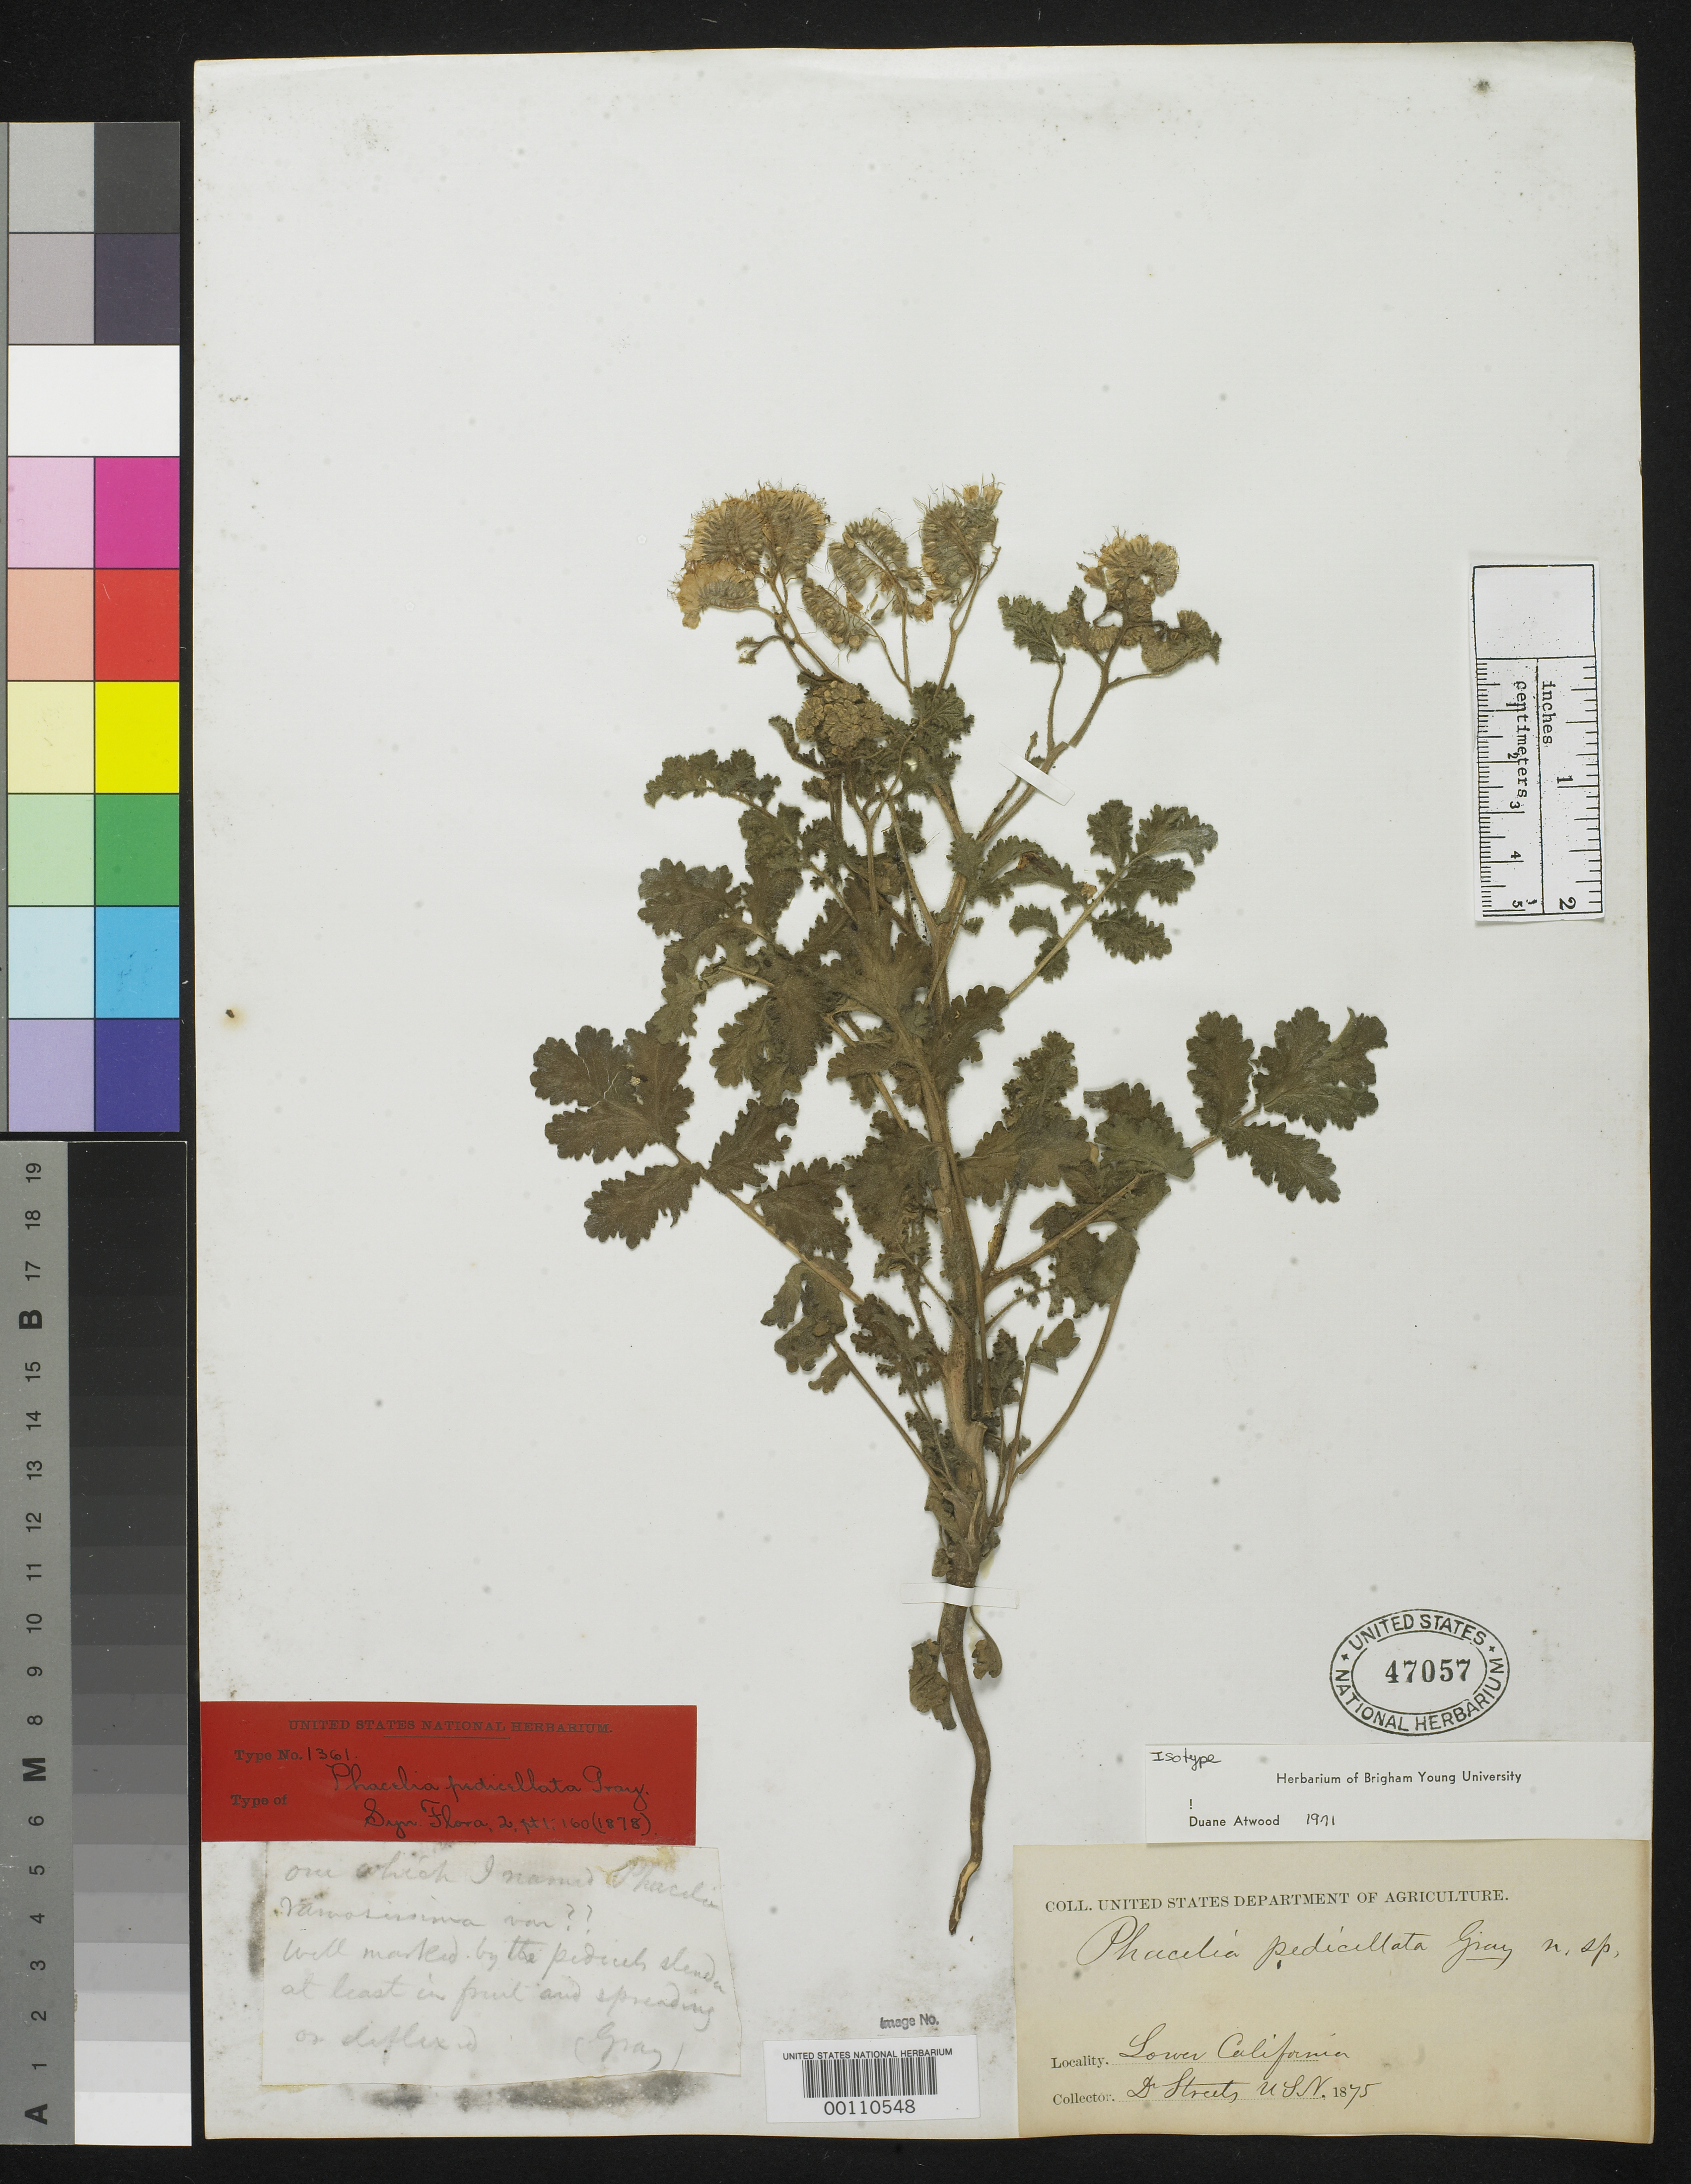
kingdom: Plantae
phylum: Tracheophyta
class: Magnoliopsida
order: Boraginales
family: Hydrophyllaceae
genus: Phacelia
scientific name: Phacelia pedicellata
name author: A. Gray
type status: Isotype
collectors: T. Streets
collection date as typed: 1875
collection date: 1875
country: Mexico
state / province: Baja California Norte / Baja California Sur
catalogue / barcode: US 47057